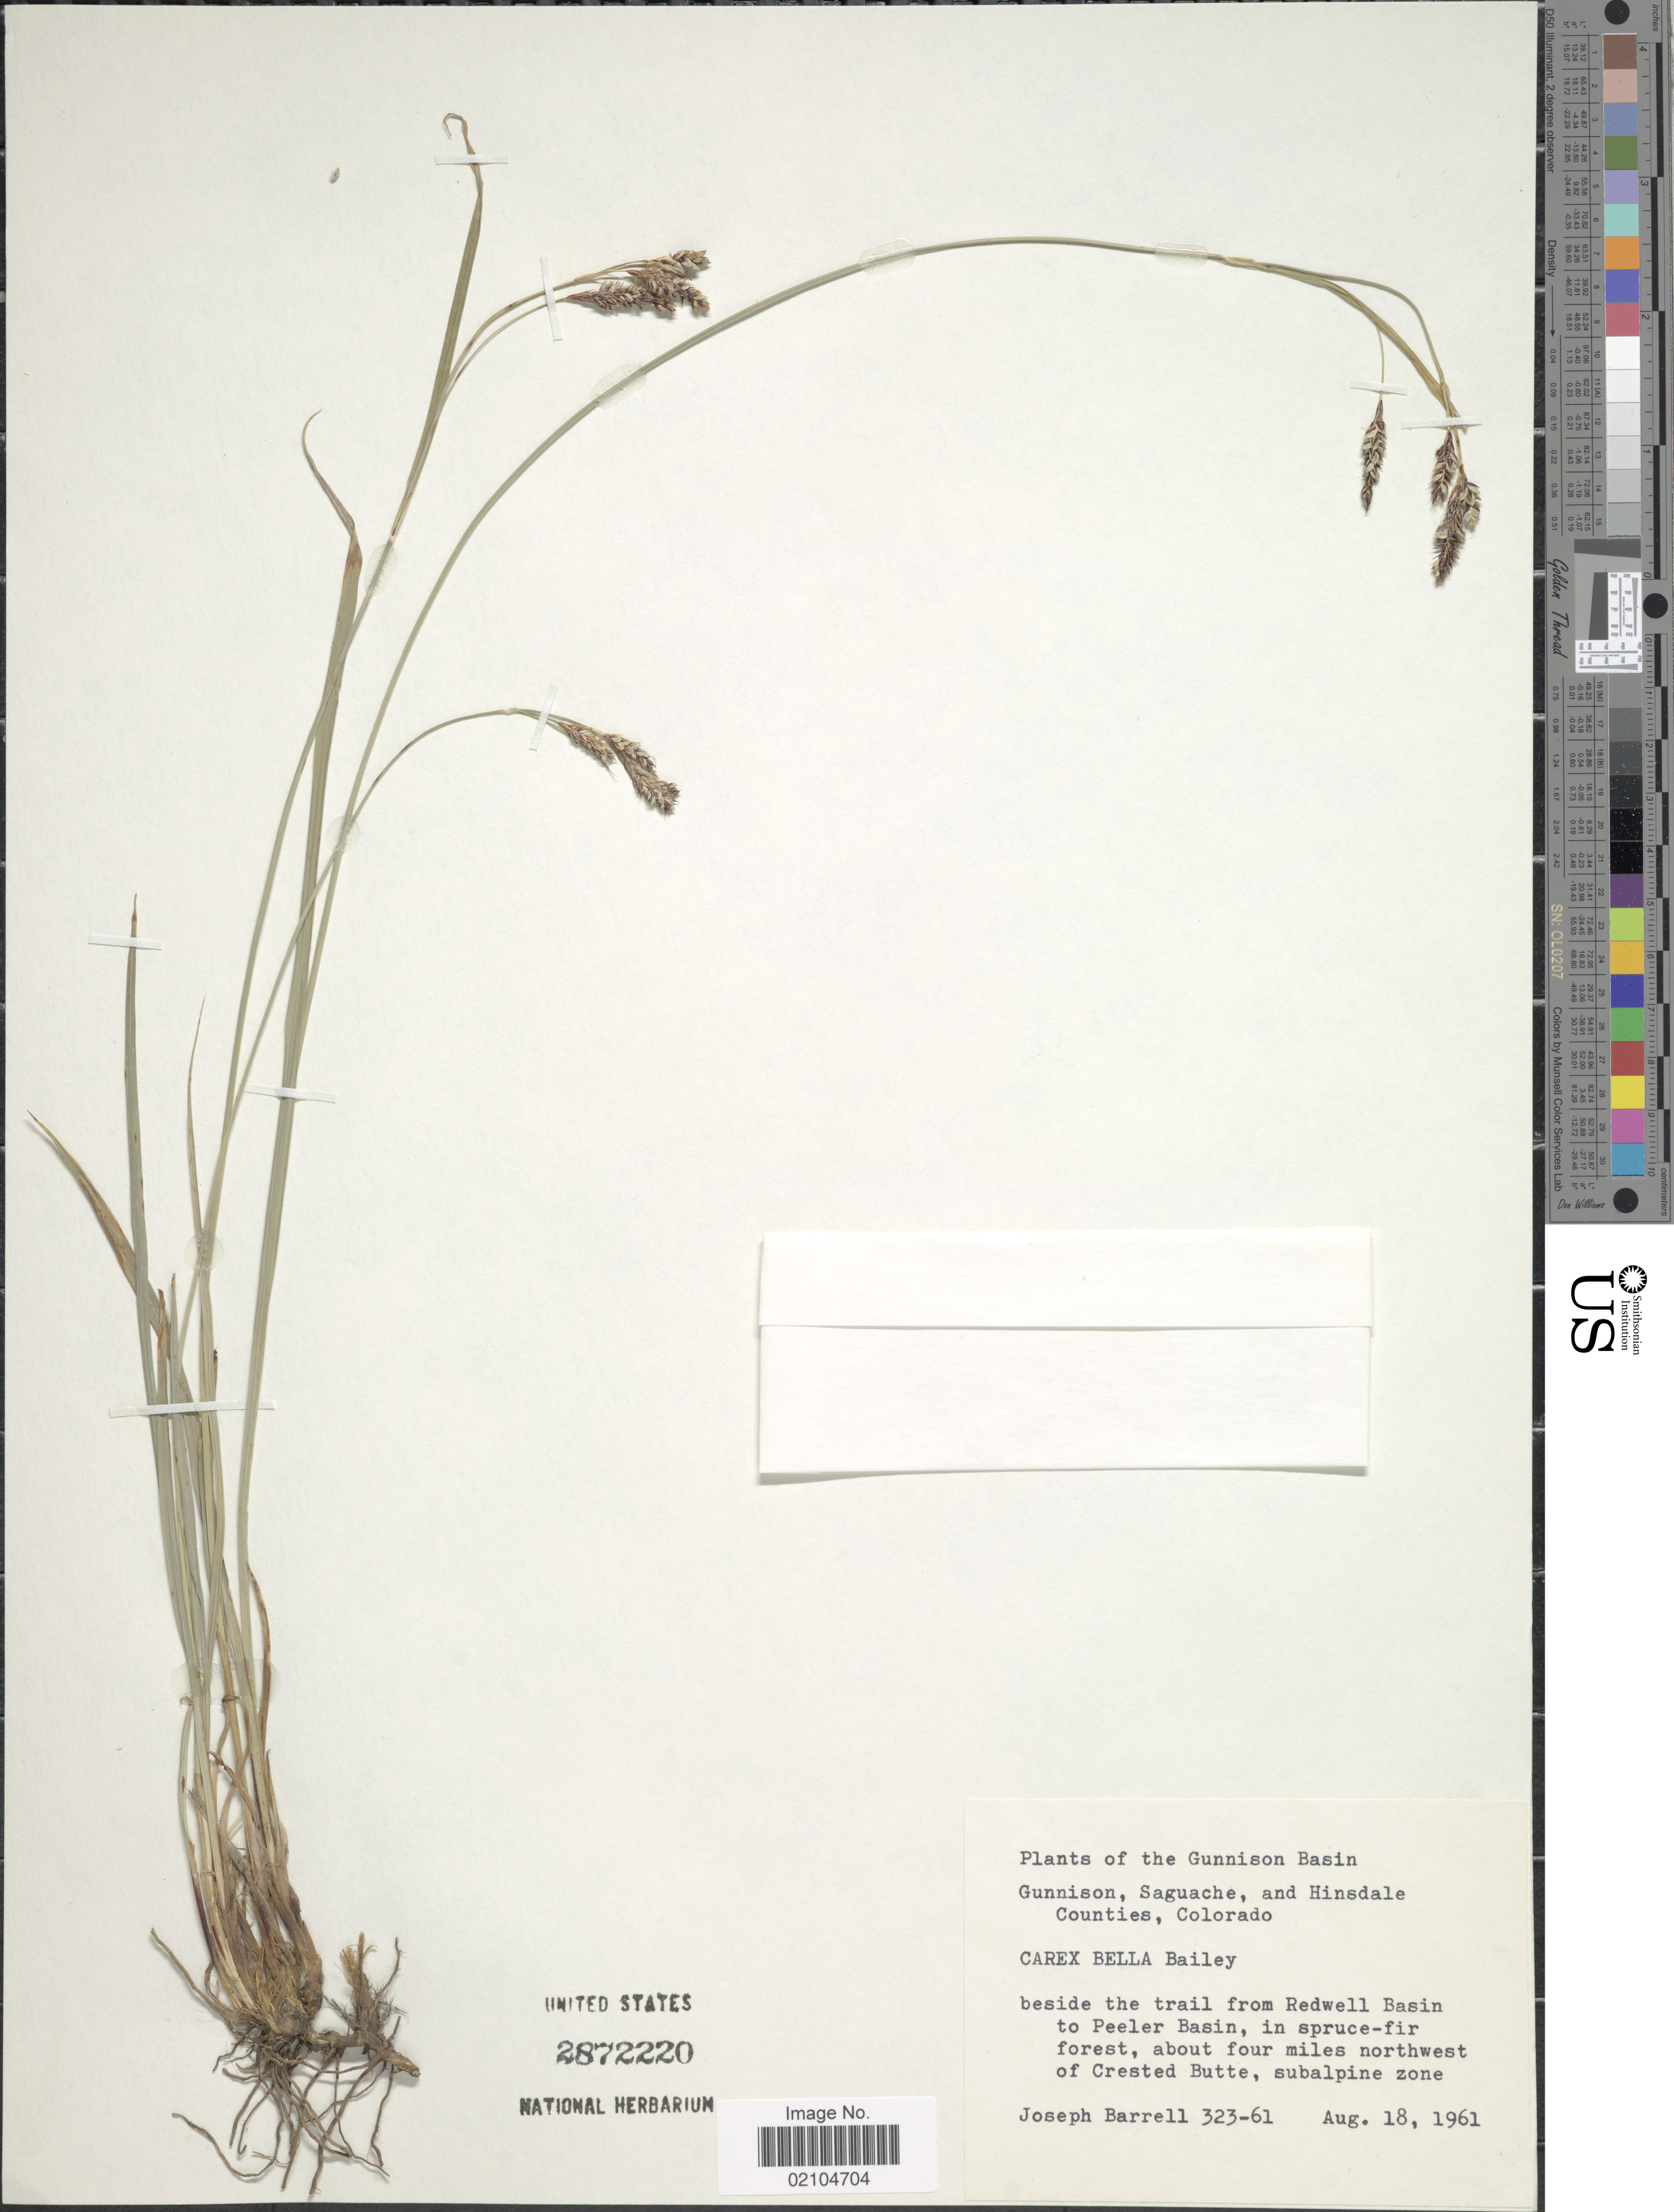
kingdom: Plantae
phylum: Tracheophyta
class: Liliopsida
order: Poales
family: Cyperaceae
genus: Carex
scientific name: Carex bella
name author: L.H. Bailey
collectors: J. Barrell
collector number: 323-61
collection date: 1961-08-18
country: United States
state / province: Colorado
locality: The Gunnison Basin, Gunnison, Saguache, and Hinsdale Counties, Colorado, beside the trail from Redwell Basin to Peeler Basin, in spruce-fir forest, about four miles northwest of Crested Butte, subalpine zone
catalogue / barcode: US 2872220